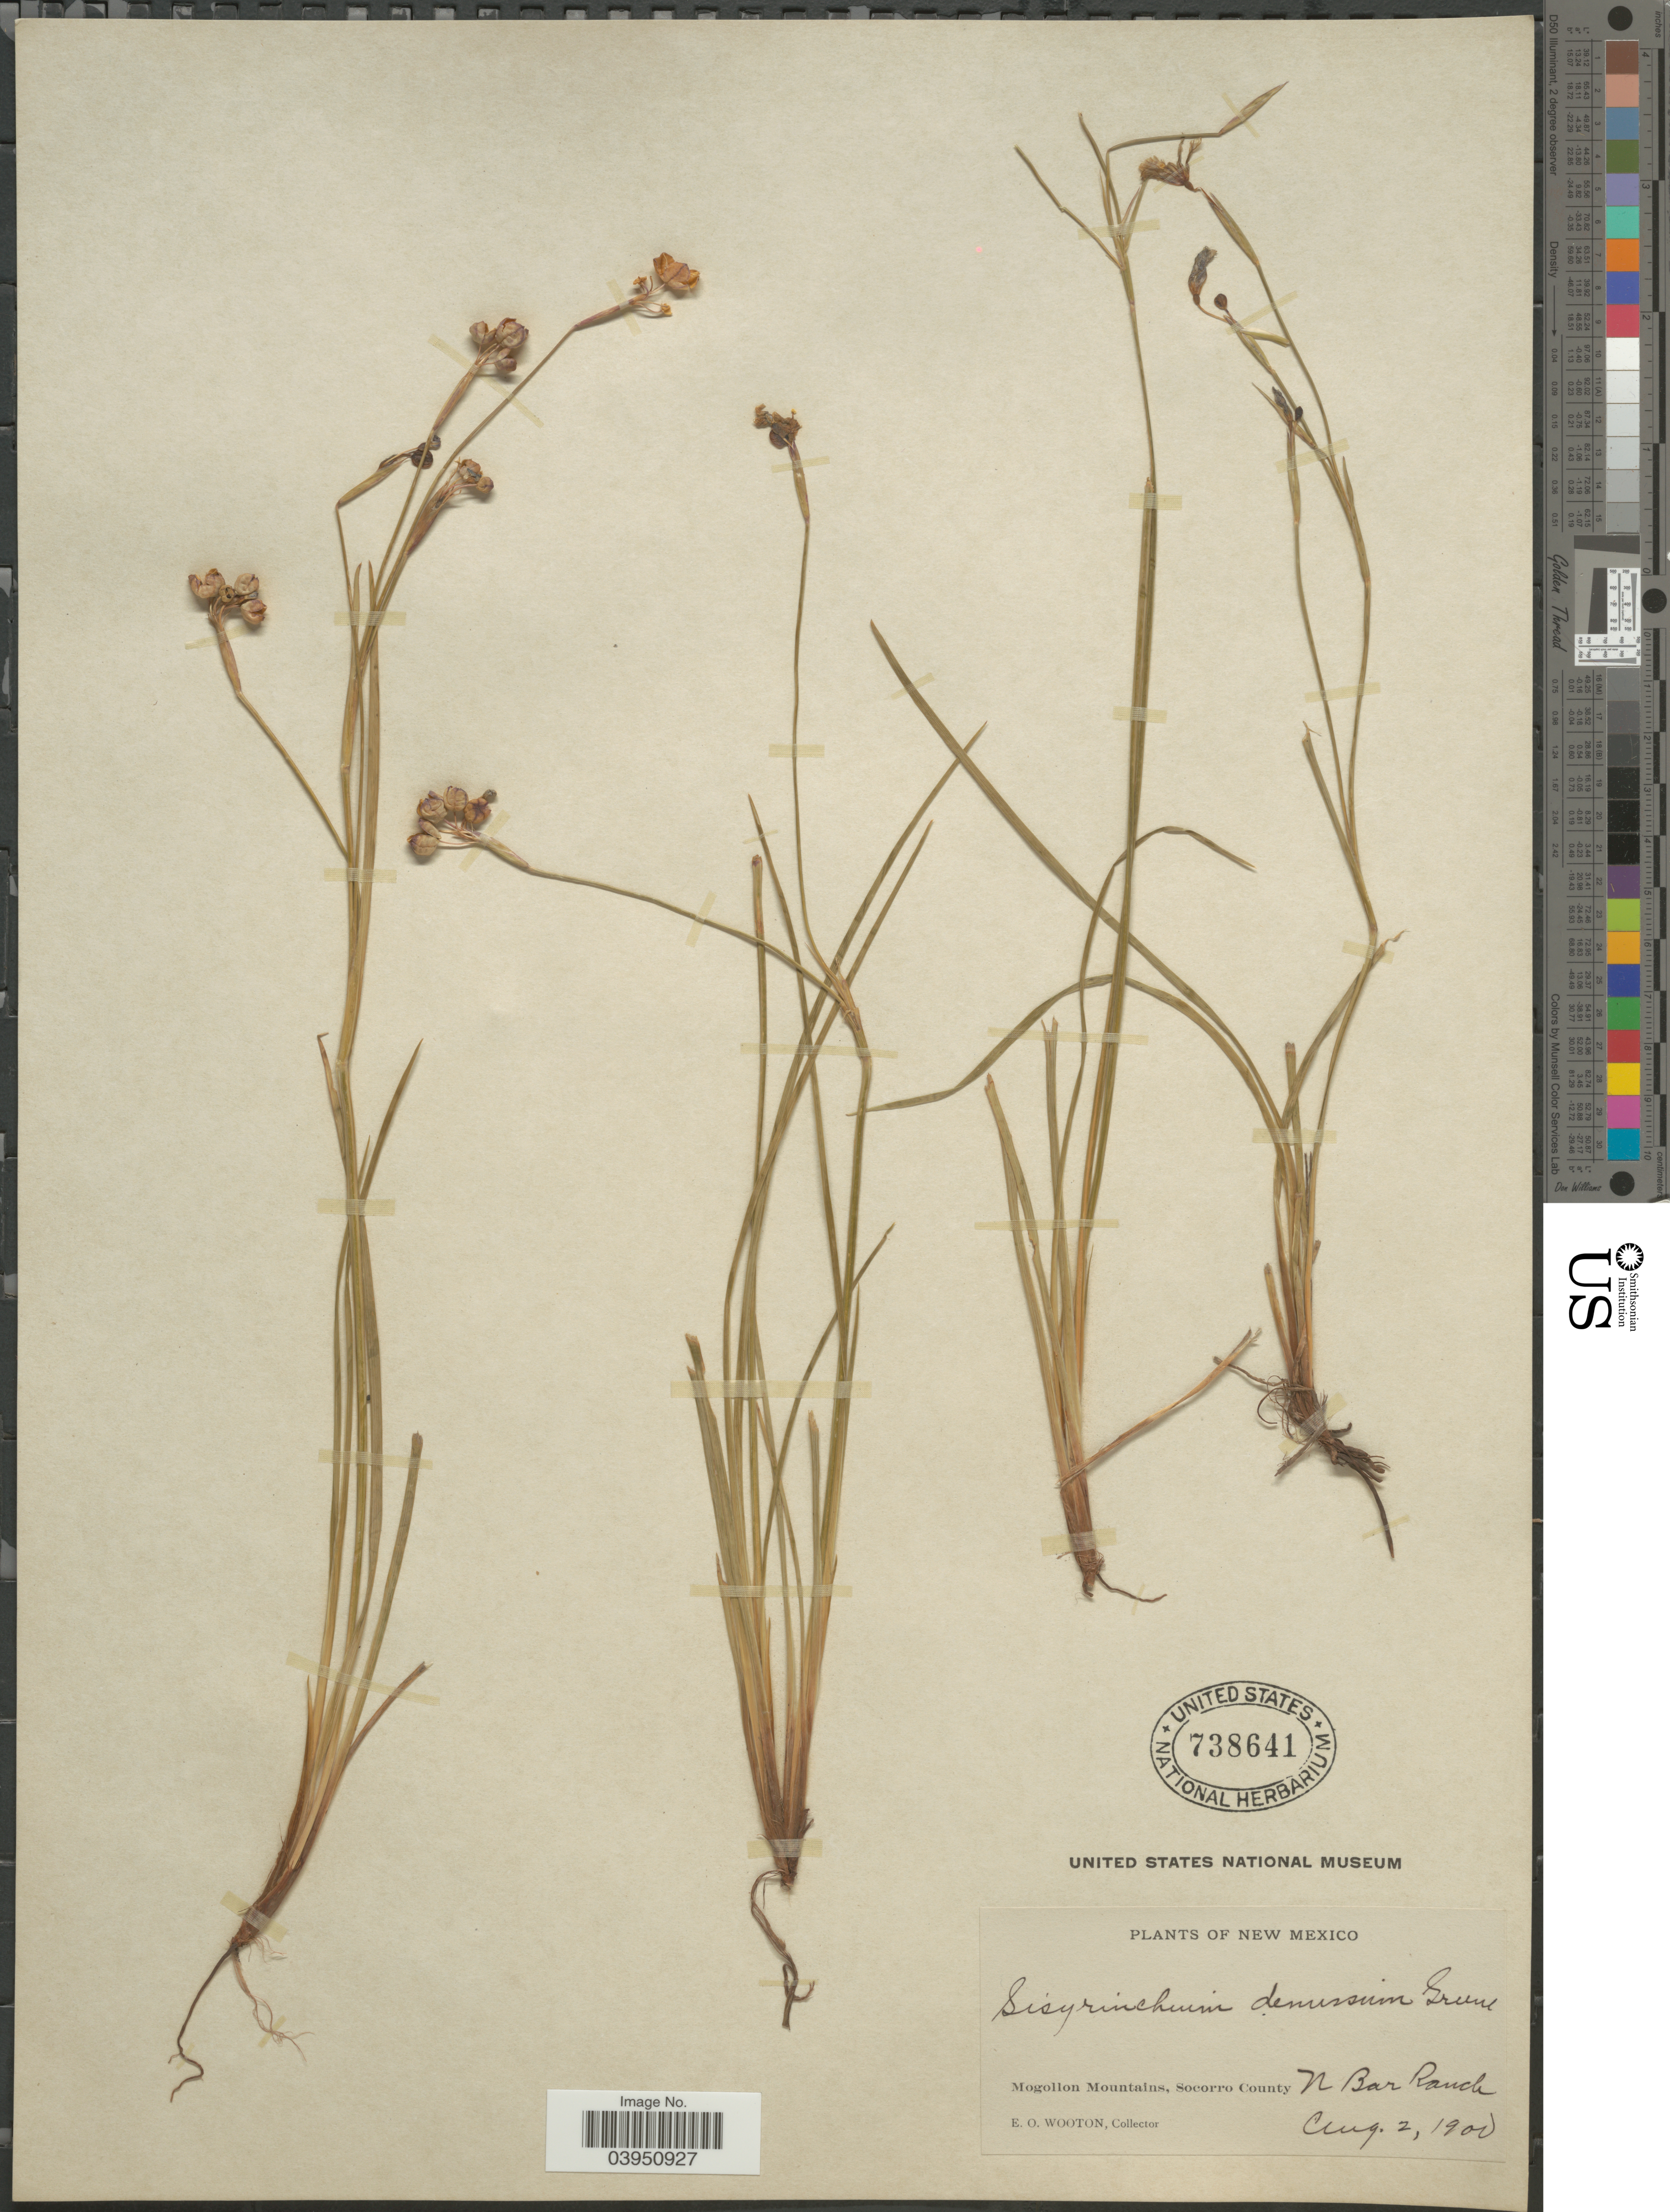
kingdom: Plantae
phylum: Tracheophyta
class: Liliopsida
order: Asparagales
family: Iridaceae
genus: Sisyrinchium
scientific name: Sisyrinchium demissum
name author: Greene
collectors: E. O. Wooton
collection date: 1900-08-02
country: United States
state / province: New Mexico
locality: Mogollon Mountains, Socorro County. N Bar Ranch.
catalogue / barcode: US 738641